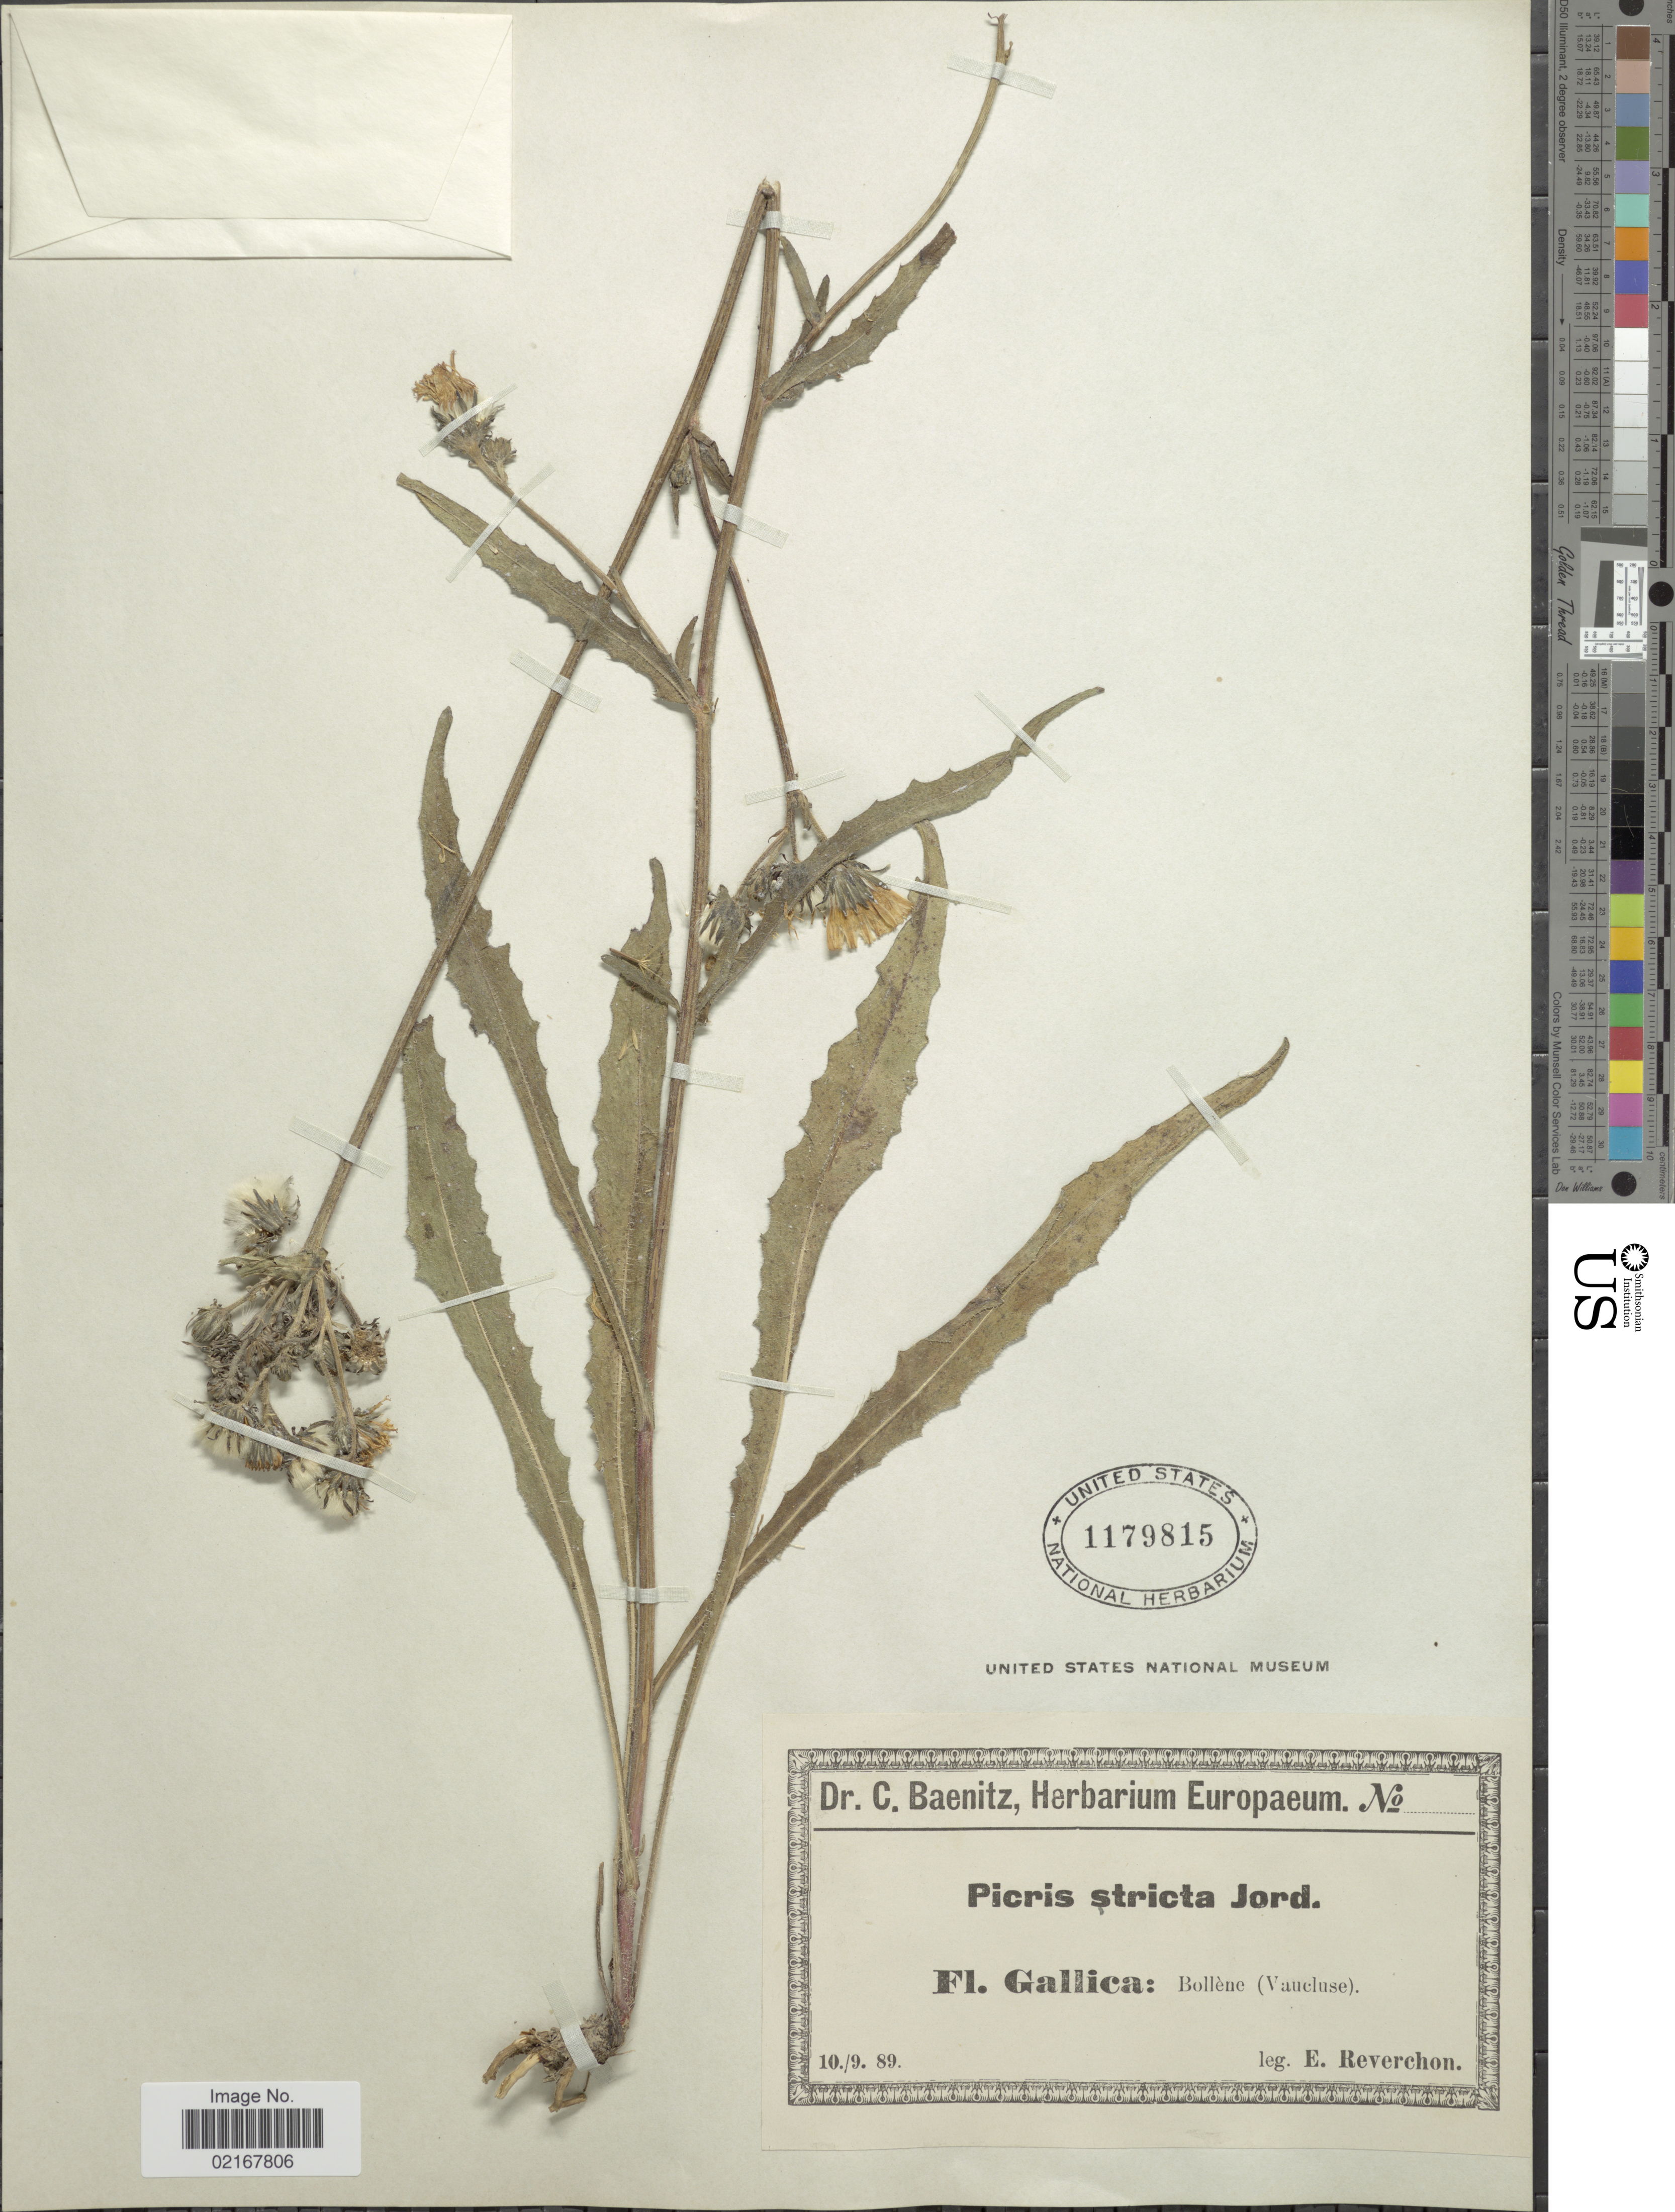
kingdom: Plantae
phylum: Tracheophyta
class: Magnoliopsida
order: Asterales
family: Asteraceae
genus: Picris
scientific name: Picris hieracioides subsp. spinulosa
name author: (Guss.) Arcang.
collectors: E. Reverchon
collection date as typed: Transcribed d/m/y: 10/9/89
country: France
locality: Gallica, Bollene (Vaueluse)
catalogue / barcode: US 1179815